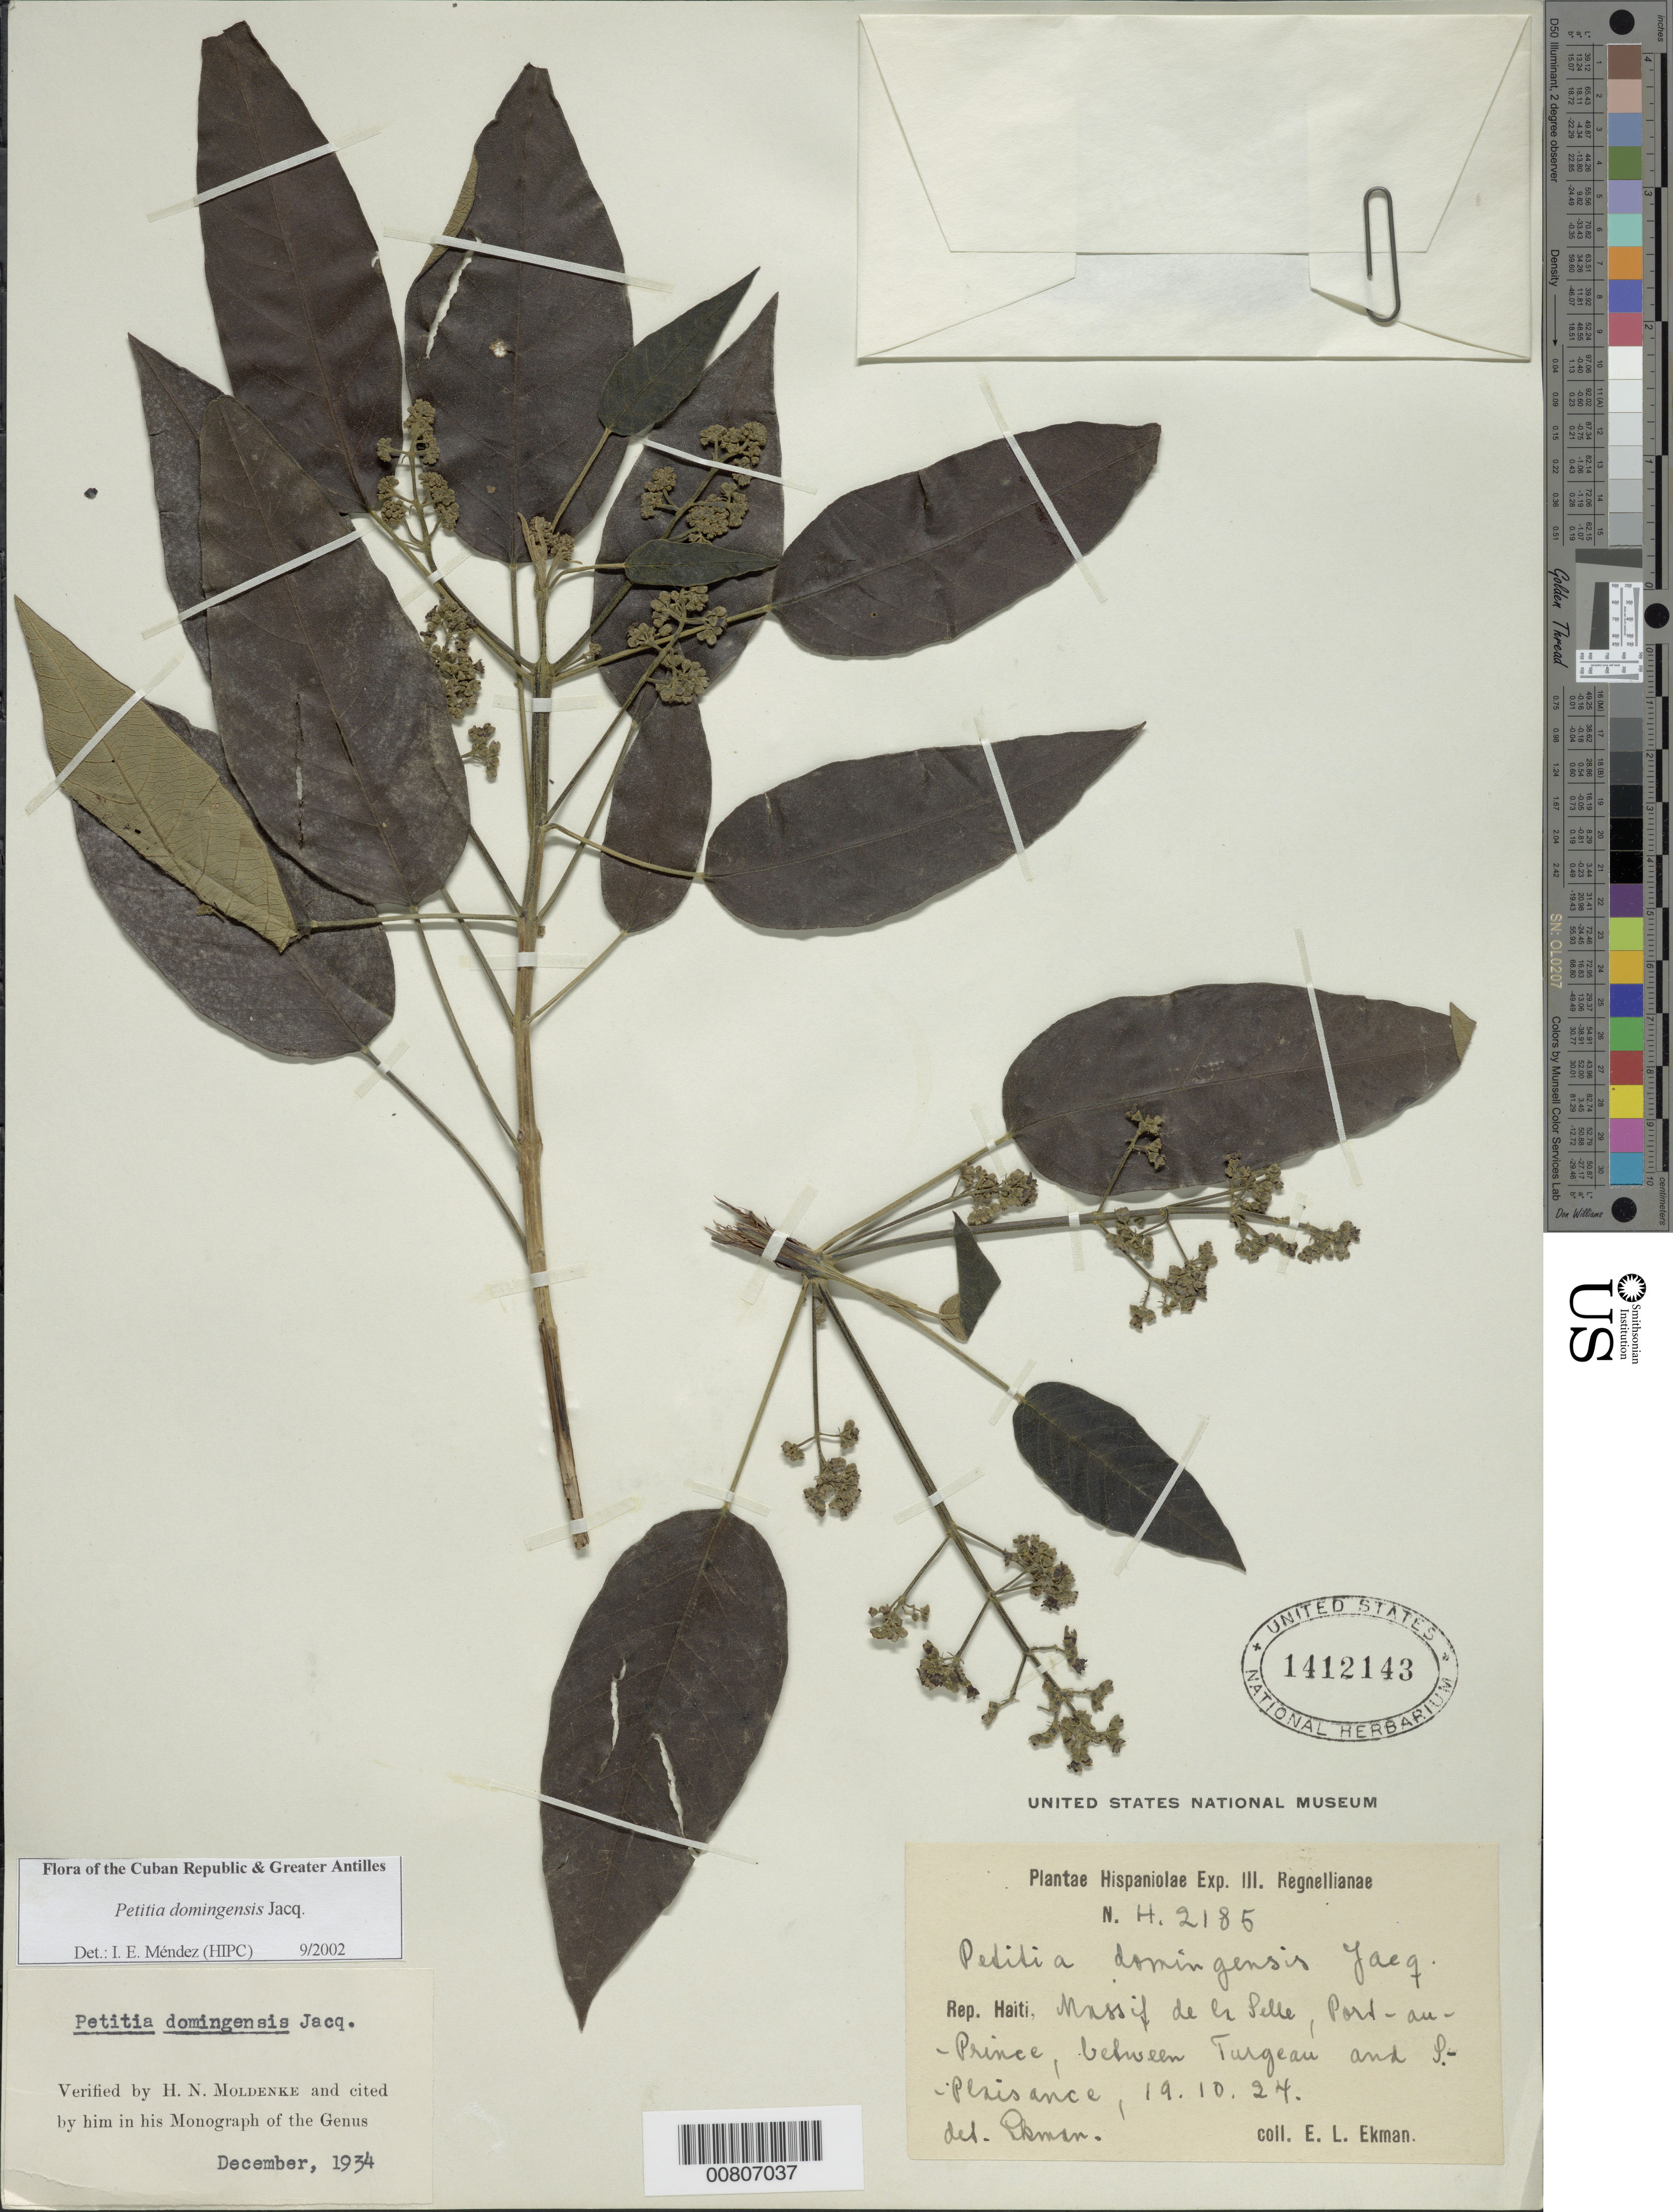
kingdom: Plantae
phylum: Tracheophyta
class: Magnoliopsida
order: Lamiales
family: Lamiaceae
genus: Petitia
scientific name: Petitia domingensis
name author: Jacq.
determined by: Méndez, Isidro E., (HIPC)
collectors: E. L. Ekman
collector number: H 2185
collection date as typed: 19 Oct 1924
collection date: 1924-10-19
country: Haiti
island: Hispaniola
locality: Massif de la Selle, Port au Prince, between Turgeau and St. Plaisance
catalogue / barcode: US 1412143